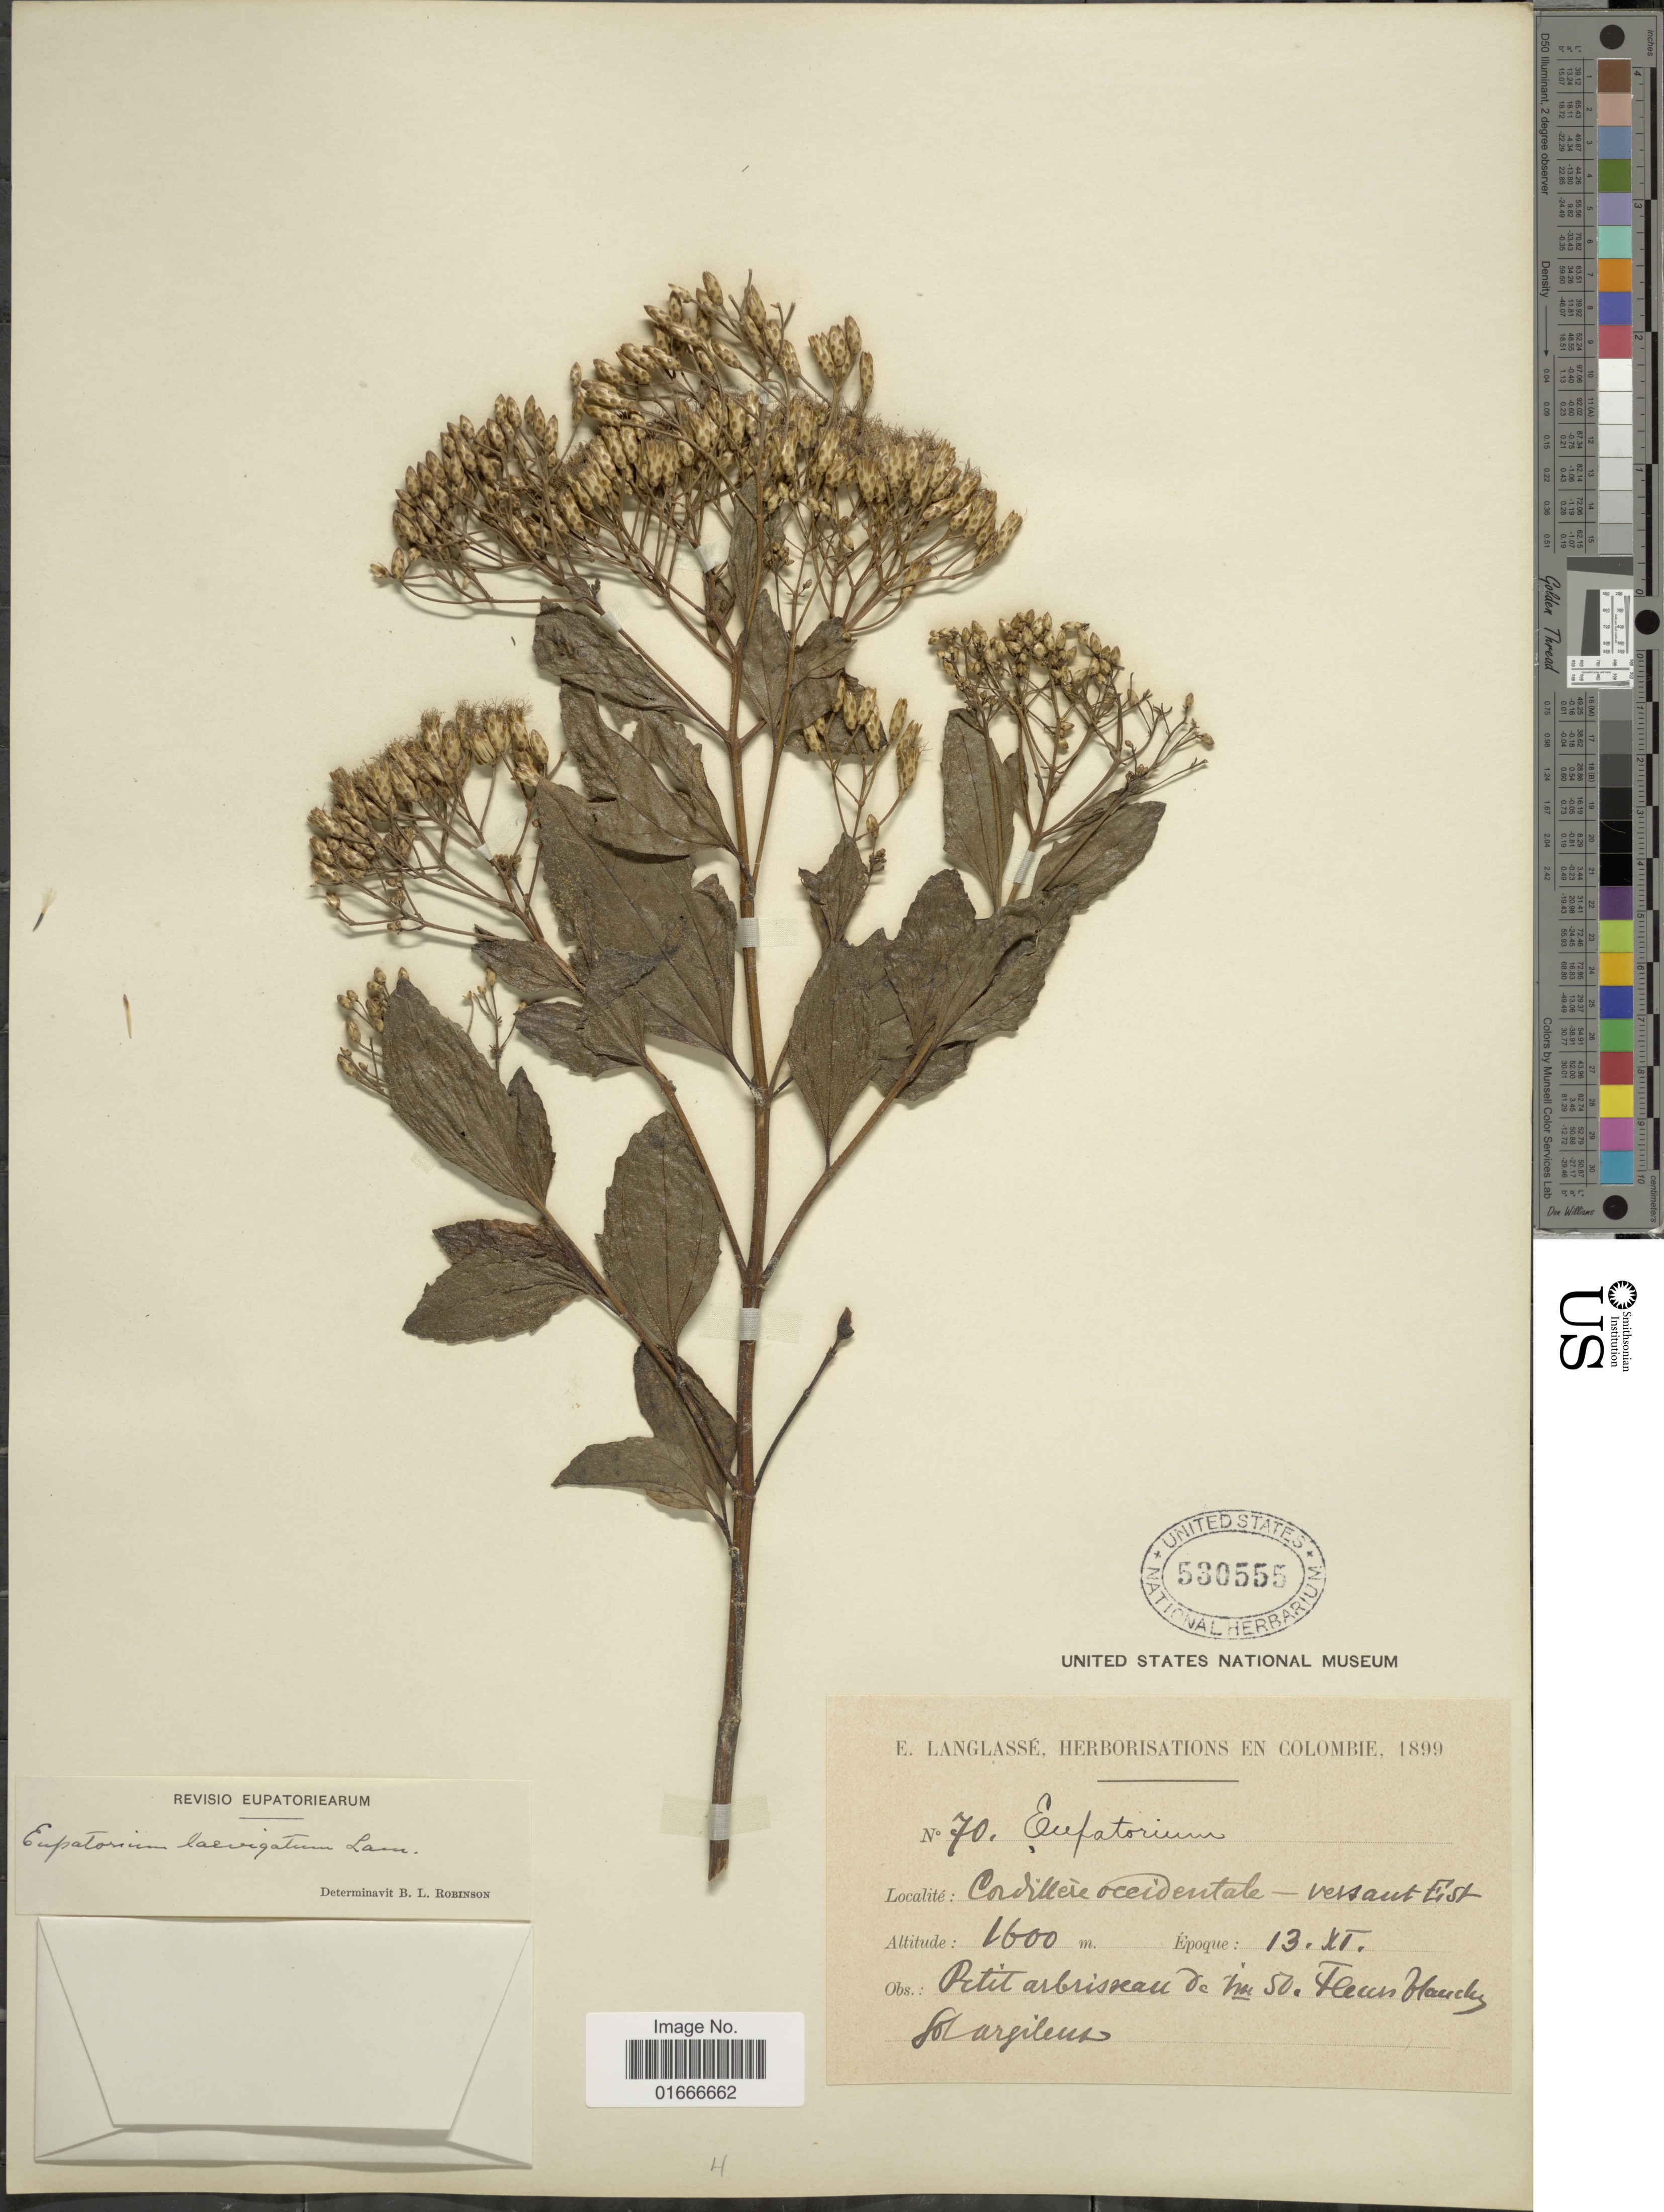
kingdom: Plantae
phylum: Tracheophyta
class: Magnoliopsida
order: Asterales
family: Asteraceae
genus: Chromolaena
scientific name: Chromolaena laevigata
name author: (Lam.) R.M. King & H. Rob.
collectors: E. Langlassé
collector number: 70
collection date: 1899-11-13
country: Mexico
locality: Cordillera Occidentale-versant Eist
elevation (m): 1600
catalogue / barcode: US 530555